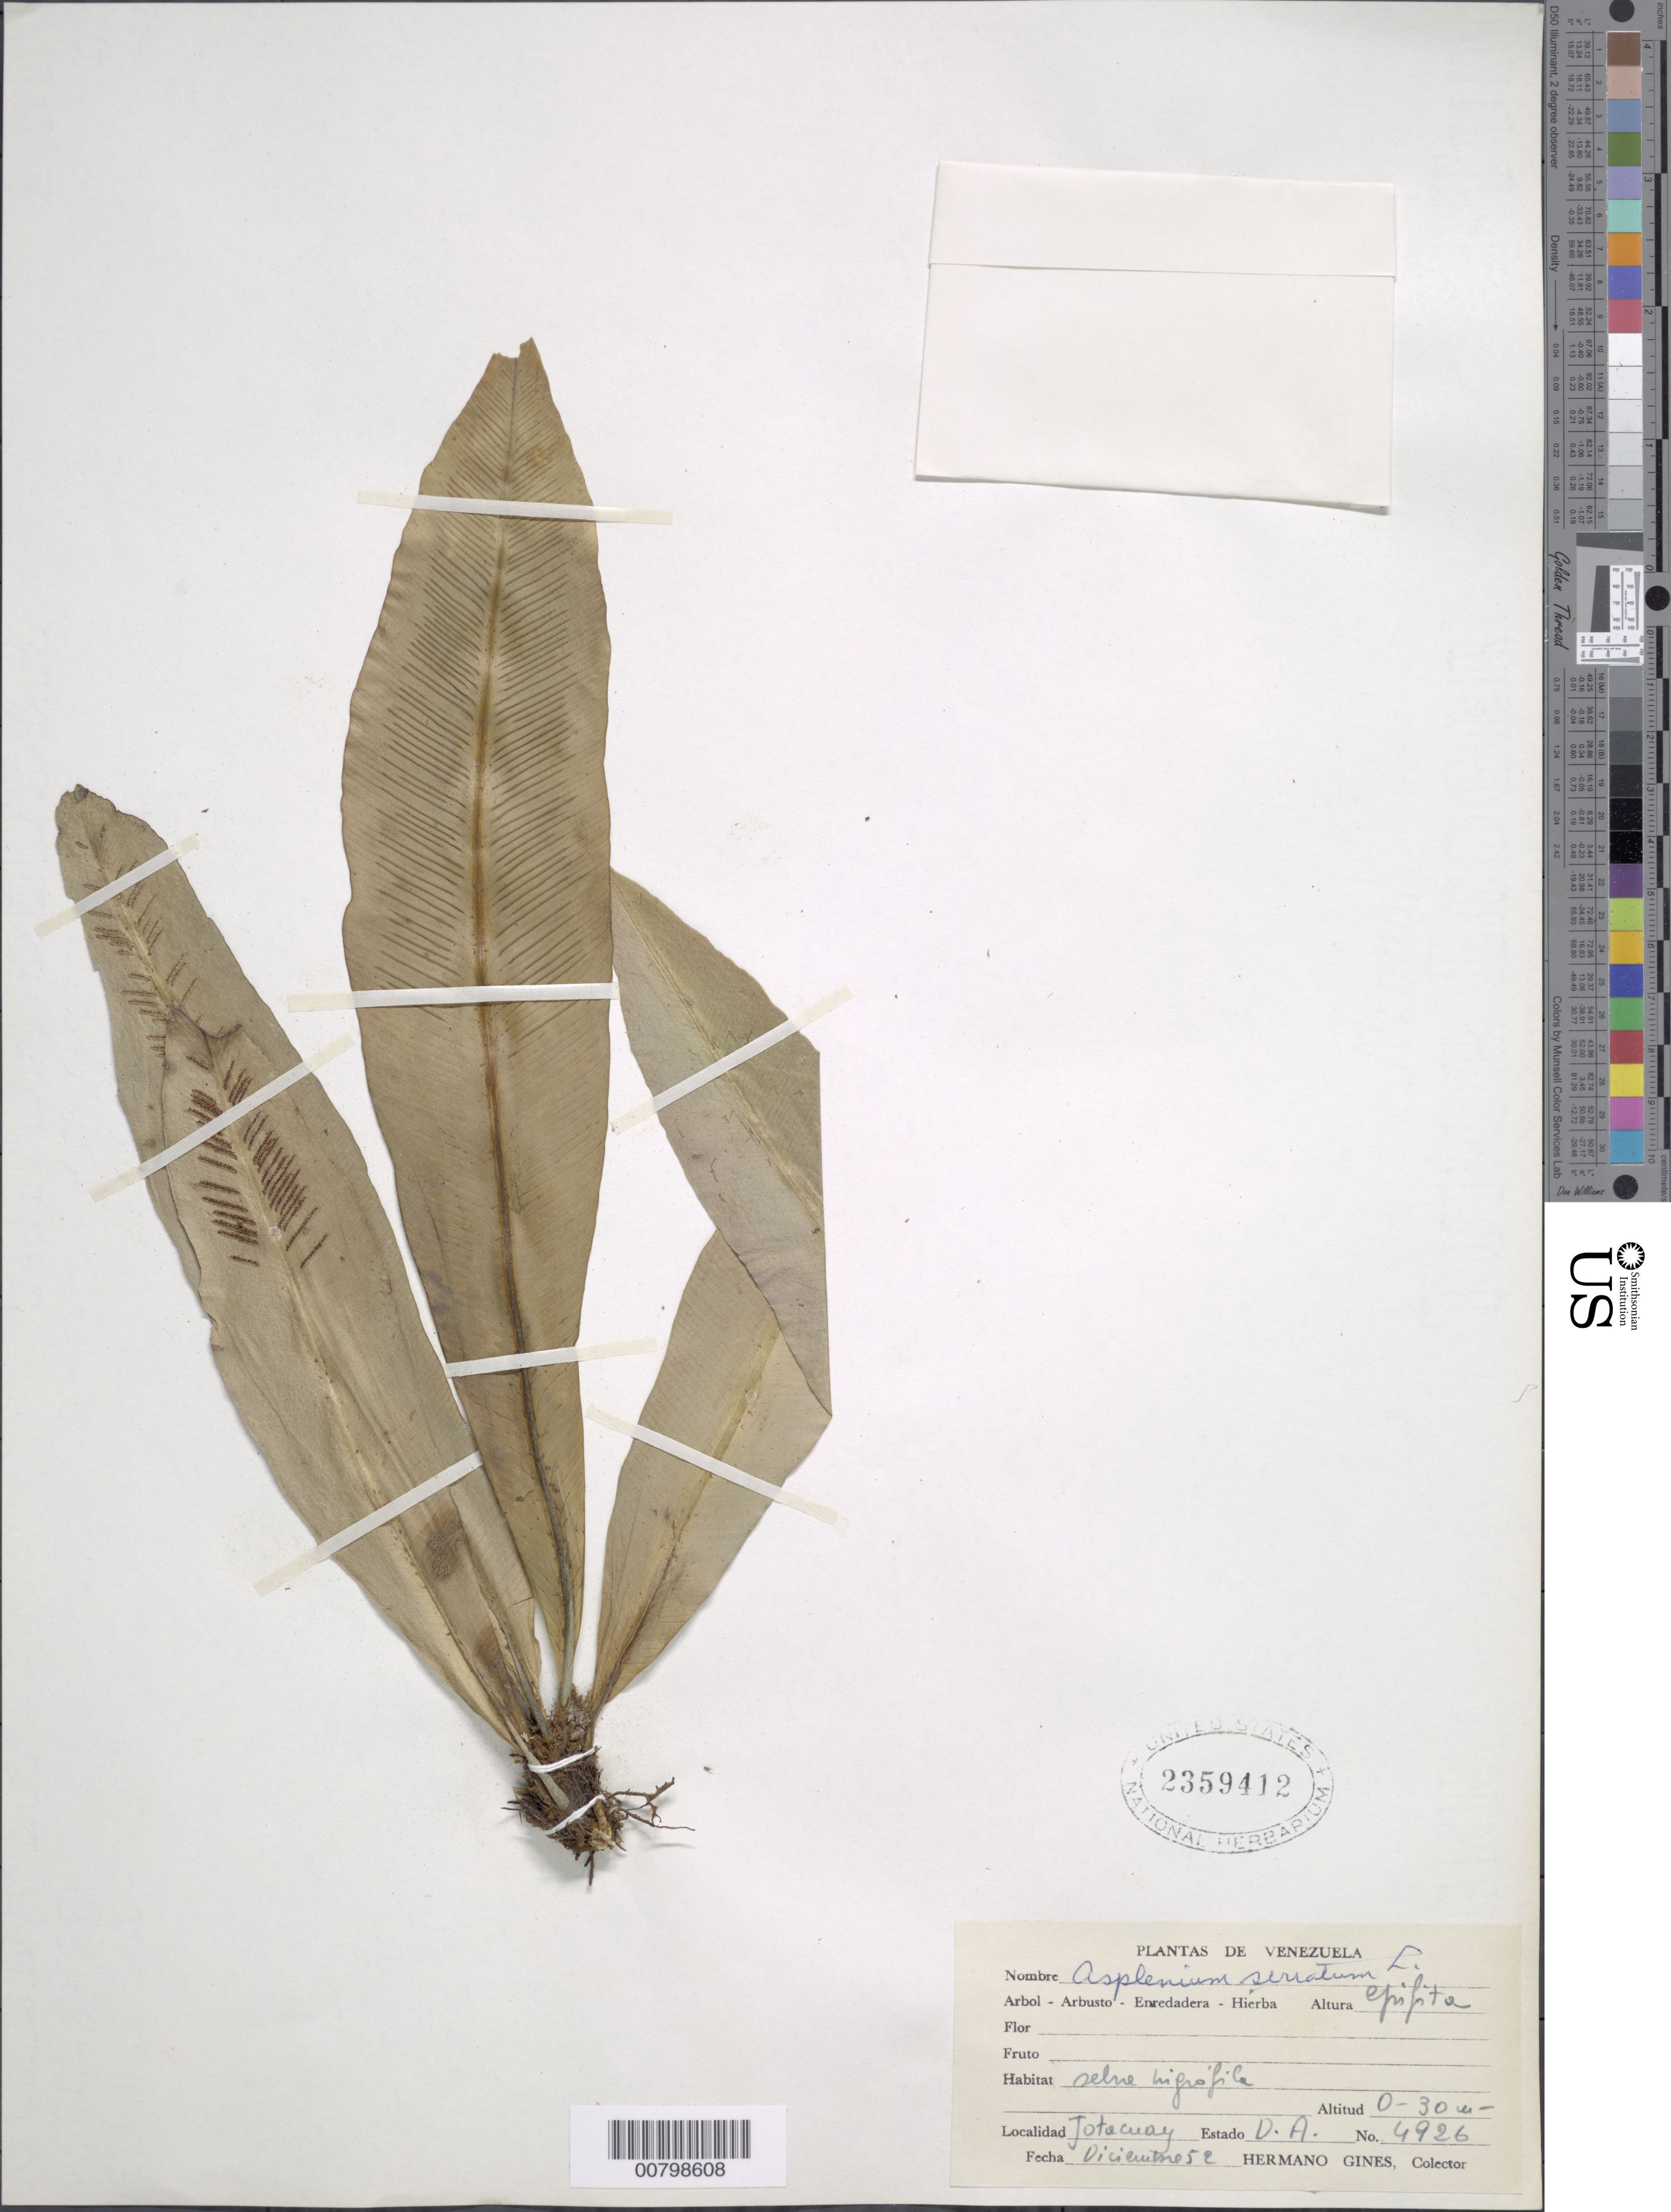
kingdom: Plantae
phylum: Tracheophyta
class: Polypodiopsida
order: Polypodiales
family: Aspleniaceae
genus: Asplenium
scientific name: Asplenium serratum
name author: L.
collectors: H. Gines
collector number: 4926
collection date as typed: Dec-52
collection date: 1952-12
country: Venezuela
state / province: Delta Amacuro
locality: Jotacuay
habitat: Selva higrofila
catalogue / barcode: US 2359412